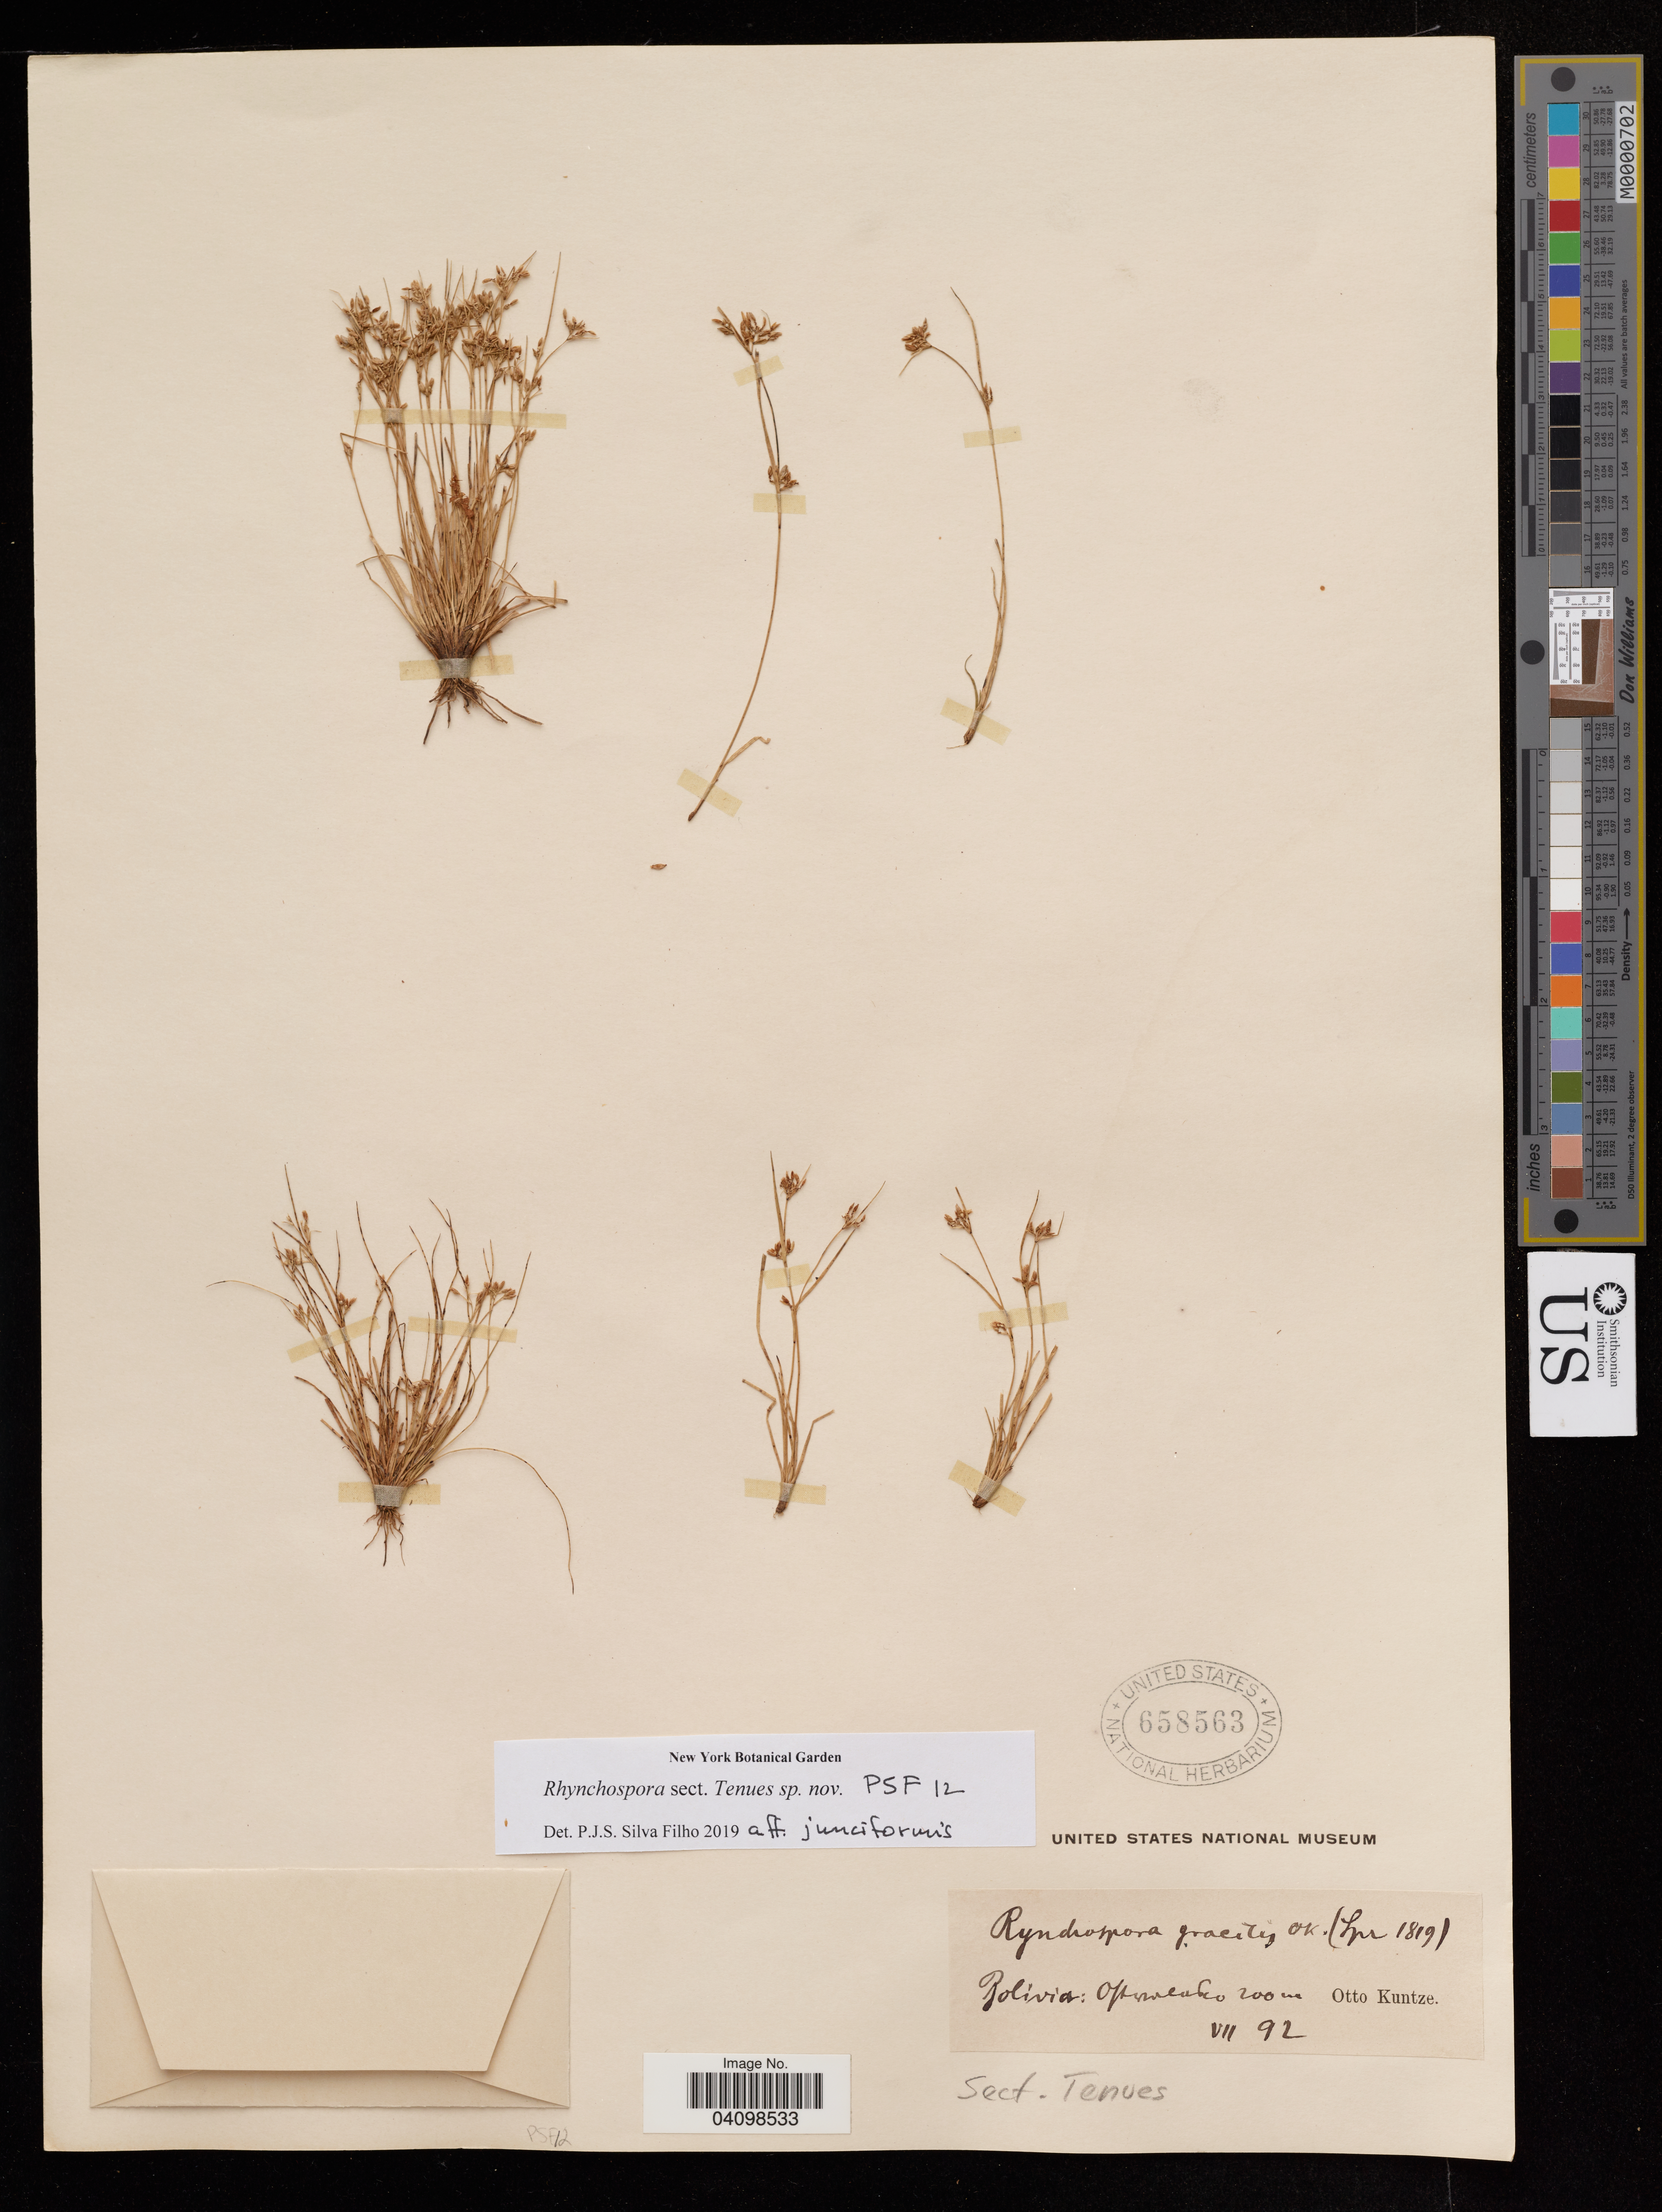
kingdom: Plantae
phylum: Tracheophyta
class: Liliopsida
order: Poales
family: Cyperaceae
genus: Rhynchospora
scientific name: Rhynchospora sp. nov.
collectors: C.E.O. Kuntze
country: Bolivia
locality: Op!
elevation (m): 200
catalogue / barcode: US 658563